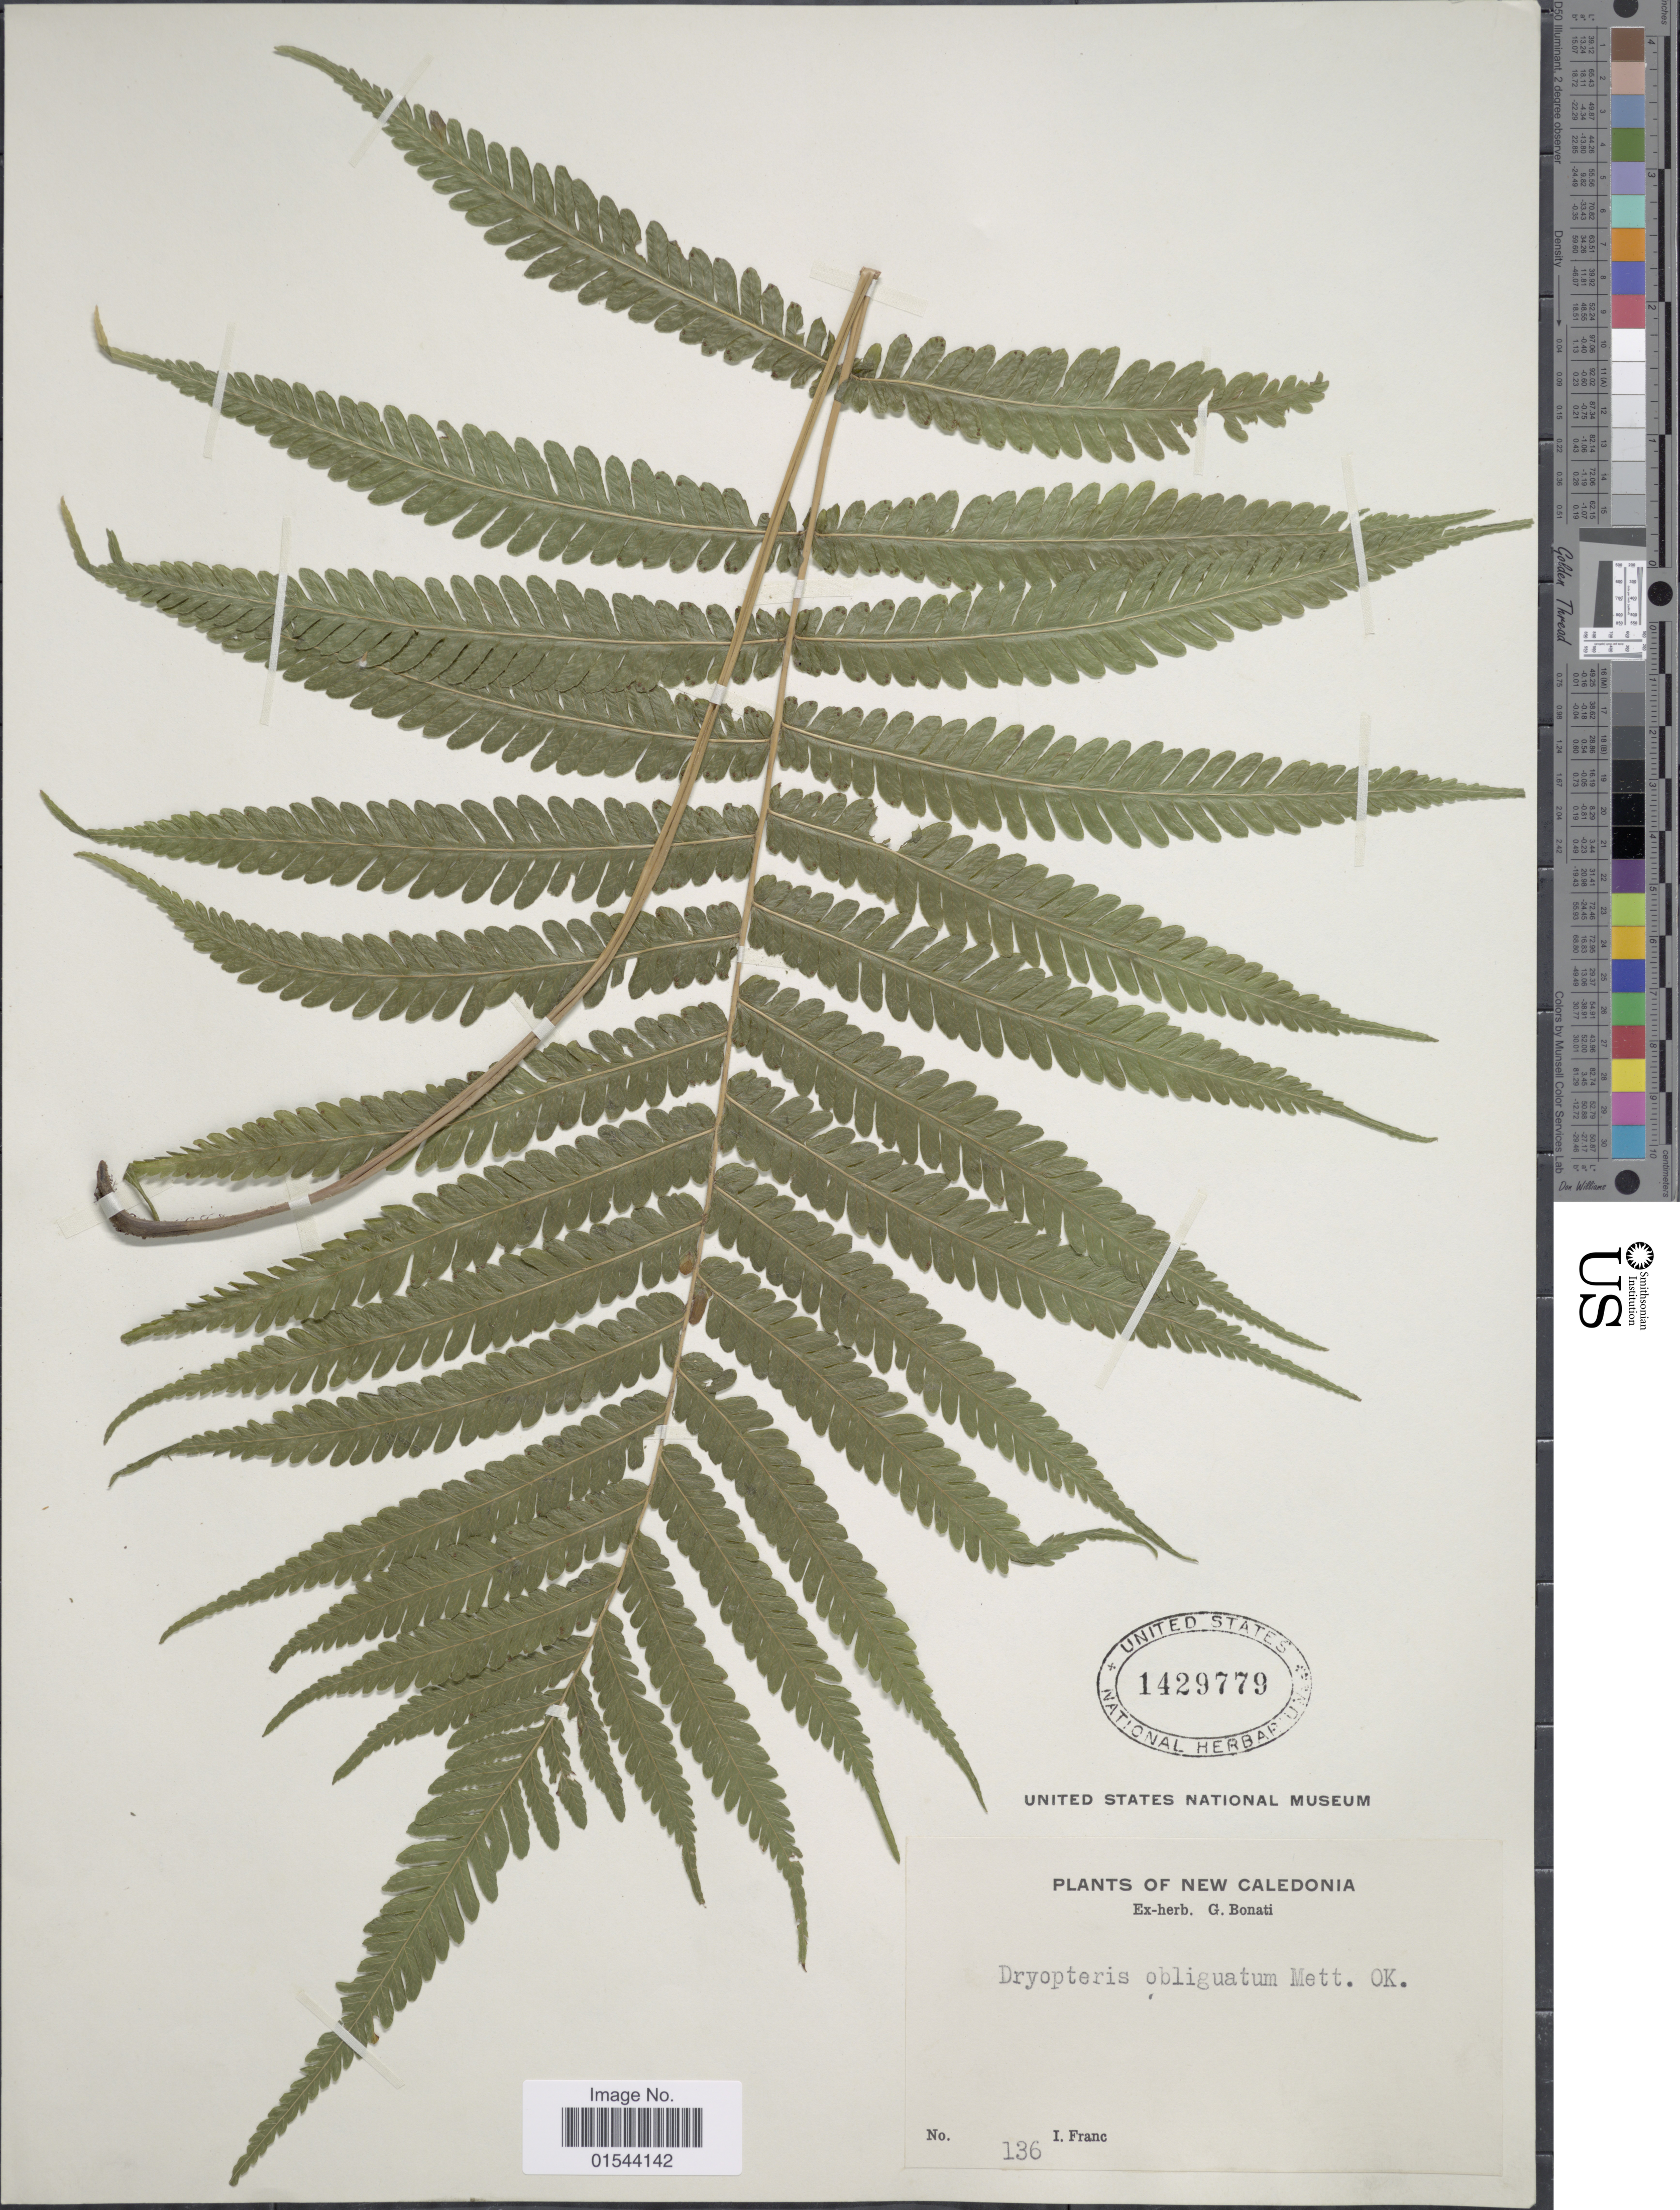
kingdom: Plantae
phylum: Tracheophyta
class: Polypodiopsida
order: Polypodiales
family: Thelypteridaceae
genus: Christella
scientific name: Christella harveyi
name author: (Mett.) Holttum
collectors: I. Franc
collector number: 136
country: New Caledonia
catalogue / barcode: US 1429779